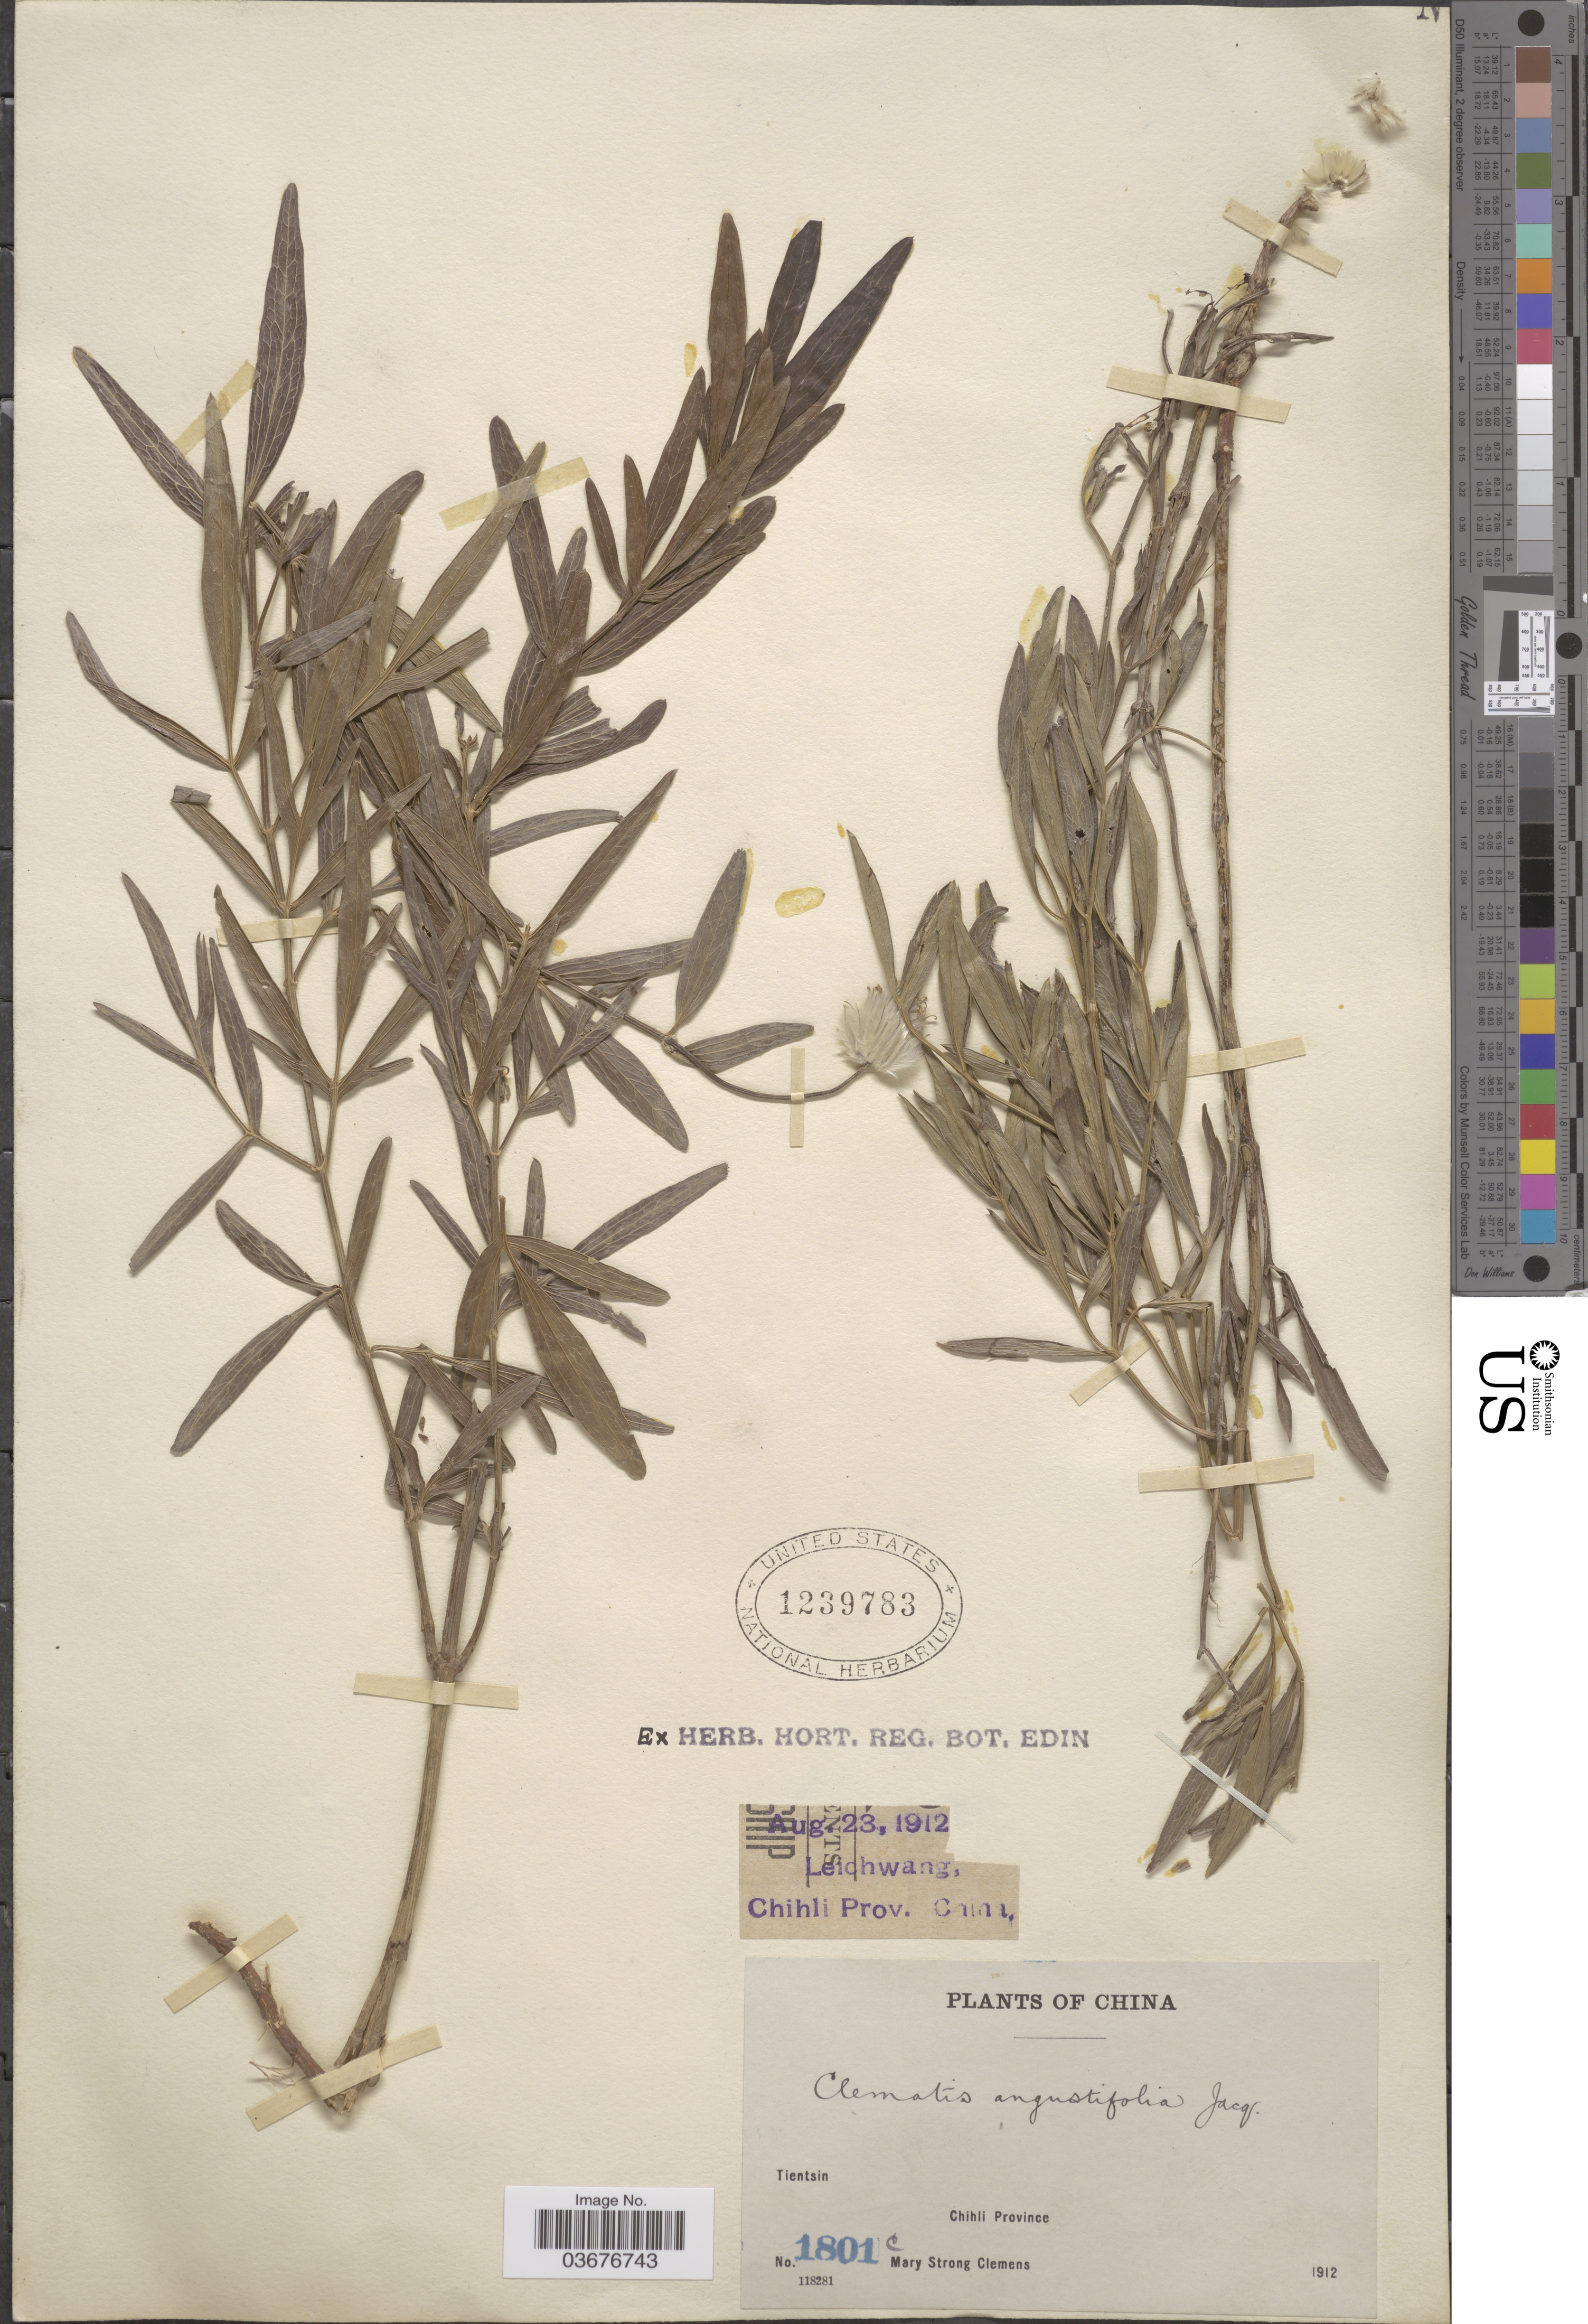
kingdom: Plantae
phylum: Tracheophyta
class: Magnoliopsida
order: Ranunculales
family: Ranunculaceae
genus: Clematis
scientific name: Clematis angustifolia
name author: Jacq.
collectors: M. S. Clemens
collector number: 1801c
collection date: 1912-08-23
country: China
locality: Leichwang, Chichli Province. Tientsin.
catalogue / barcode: US 1239783